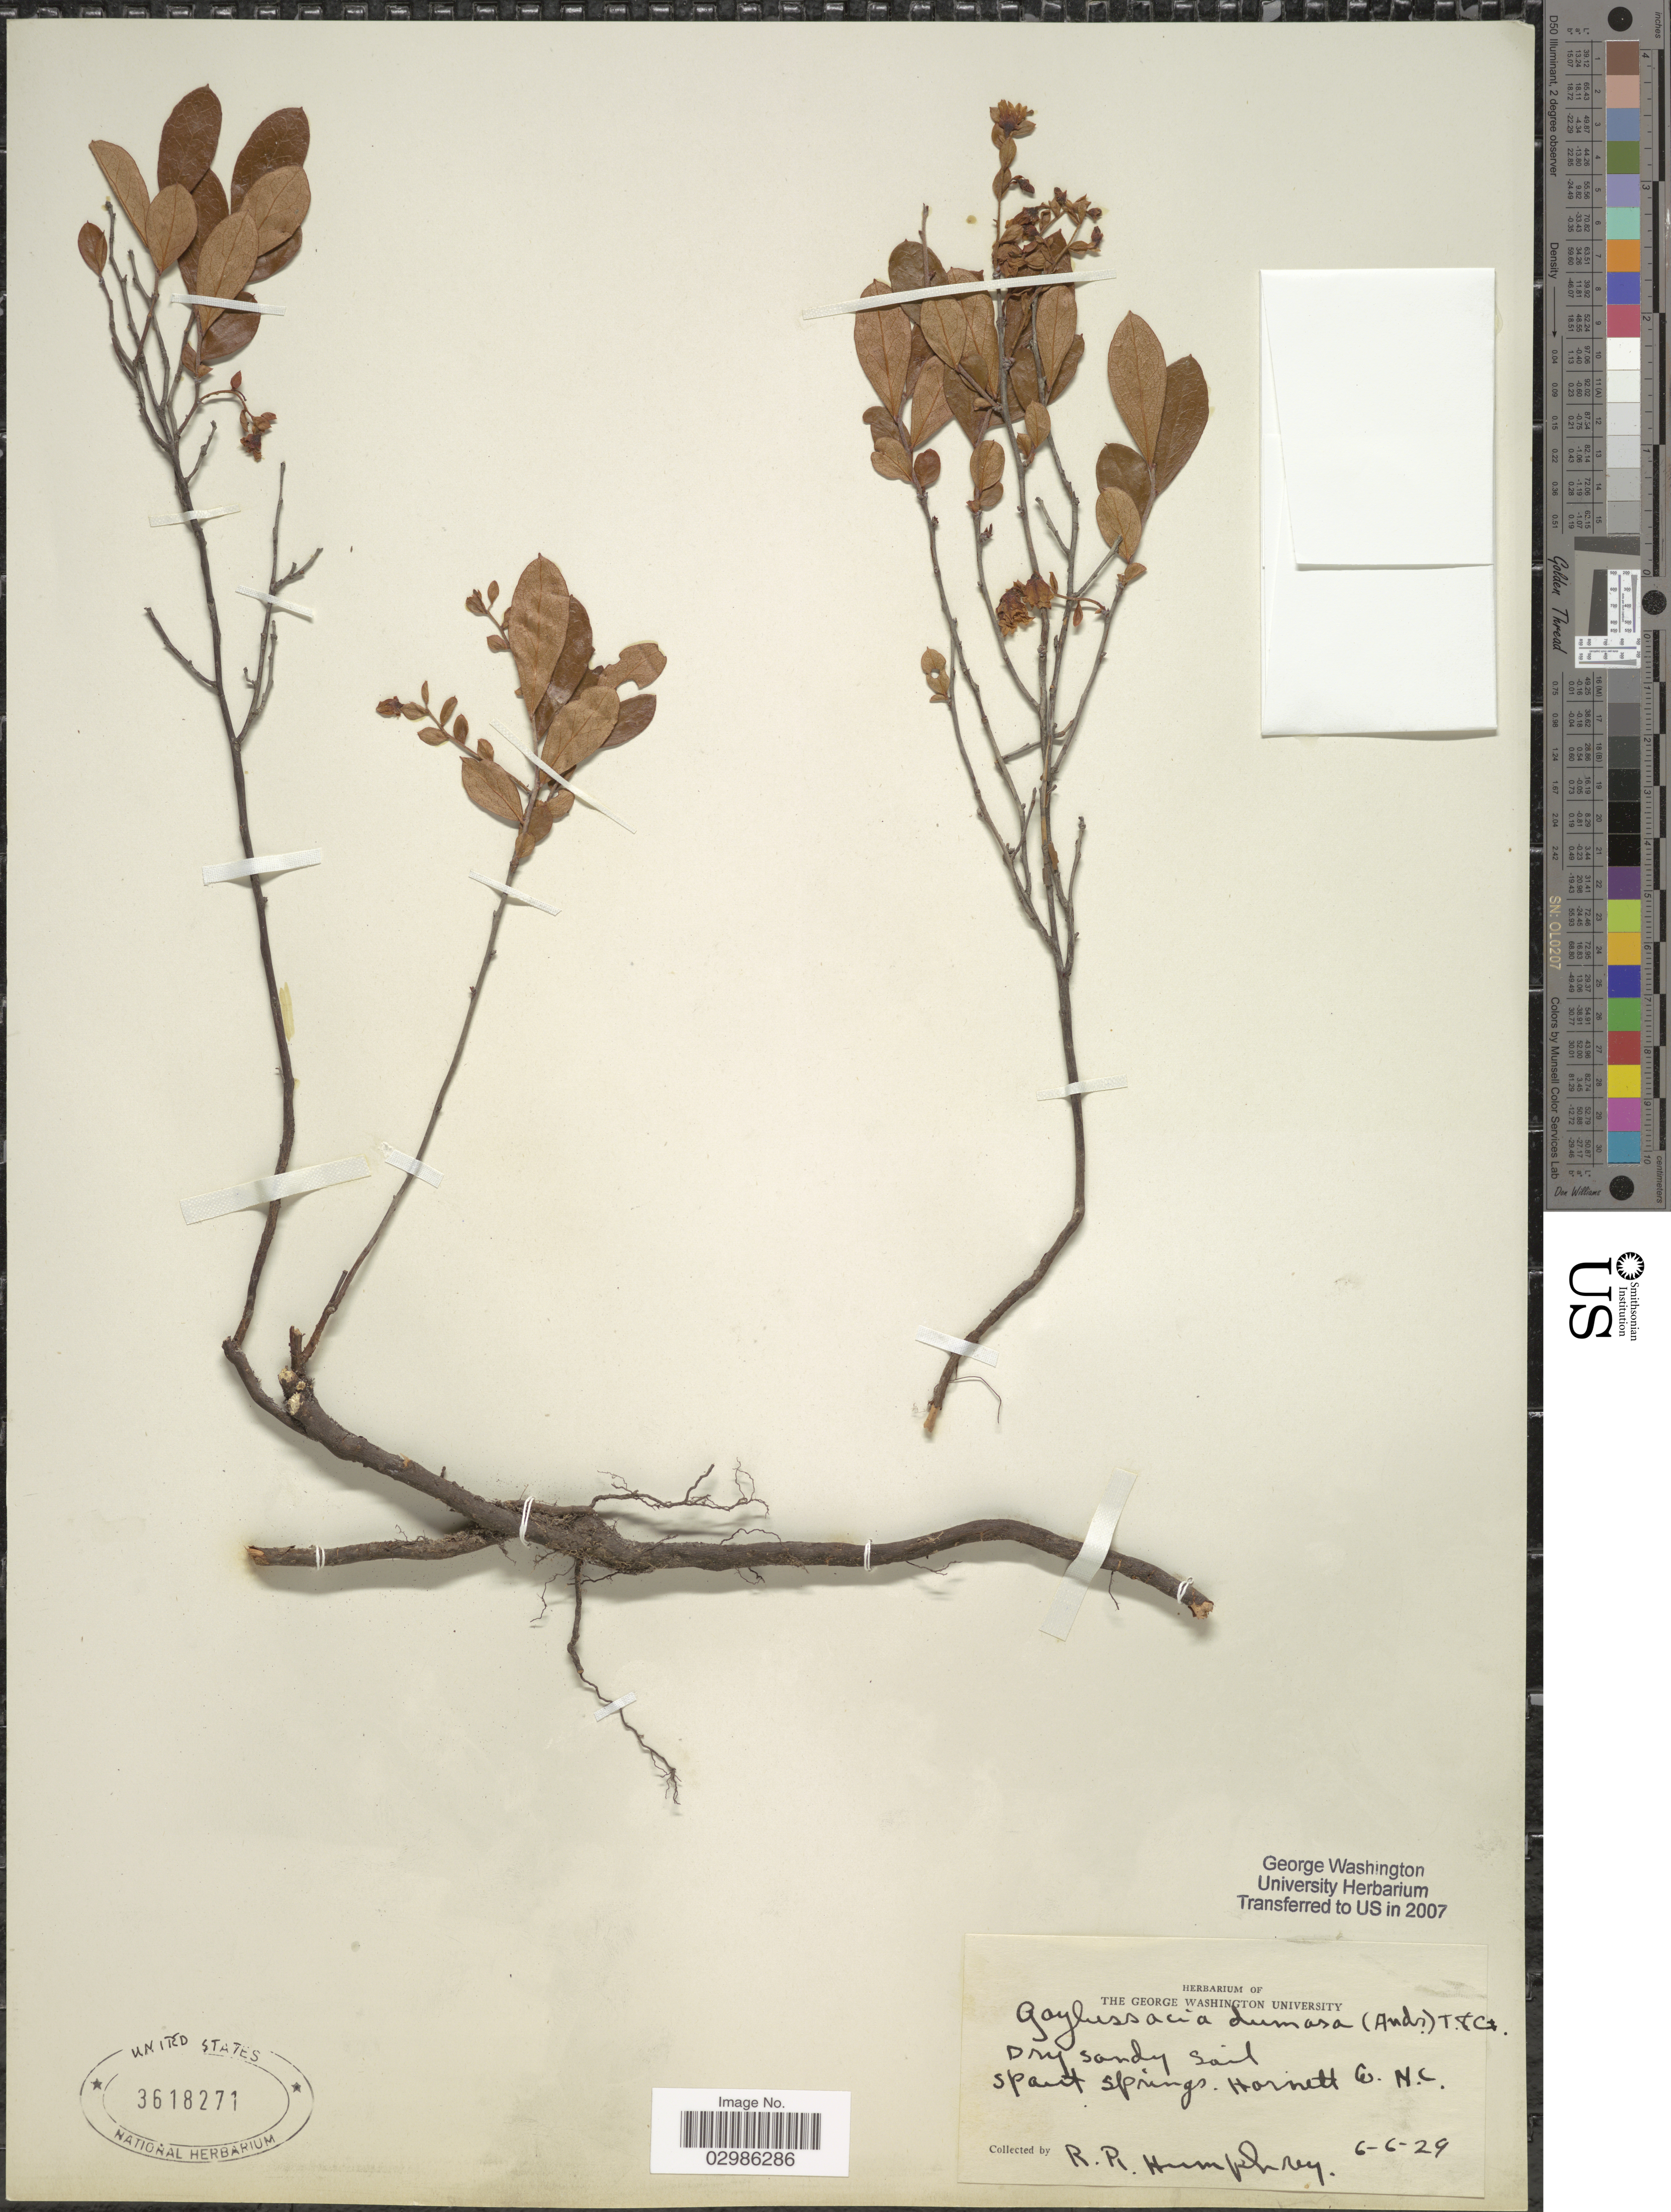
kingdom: Plantae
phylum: Tracheophyta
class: Magnoliopsida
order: Ericales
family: Ericaceae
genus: Gaylussacia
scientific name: Gaylussacia dumosa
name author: (Andrews) Torr. & A. Gray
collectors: R. Humphrey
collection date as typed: Transcribed d/m/y: 6/6/29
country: United States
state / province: North Carolina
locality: Spout Springs, Harnett Co.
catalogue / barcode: US 3618271